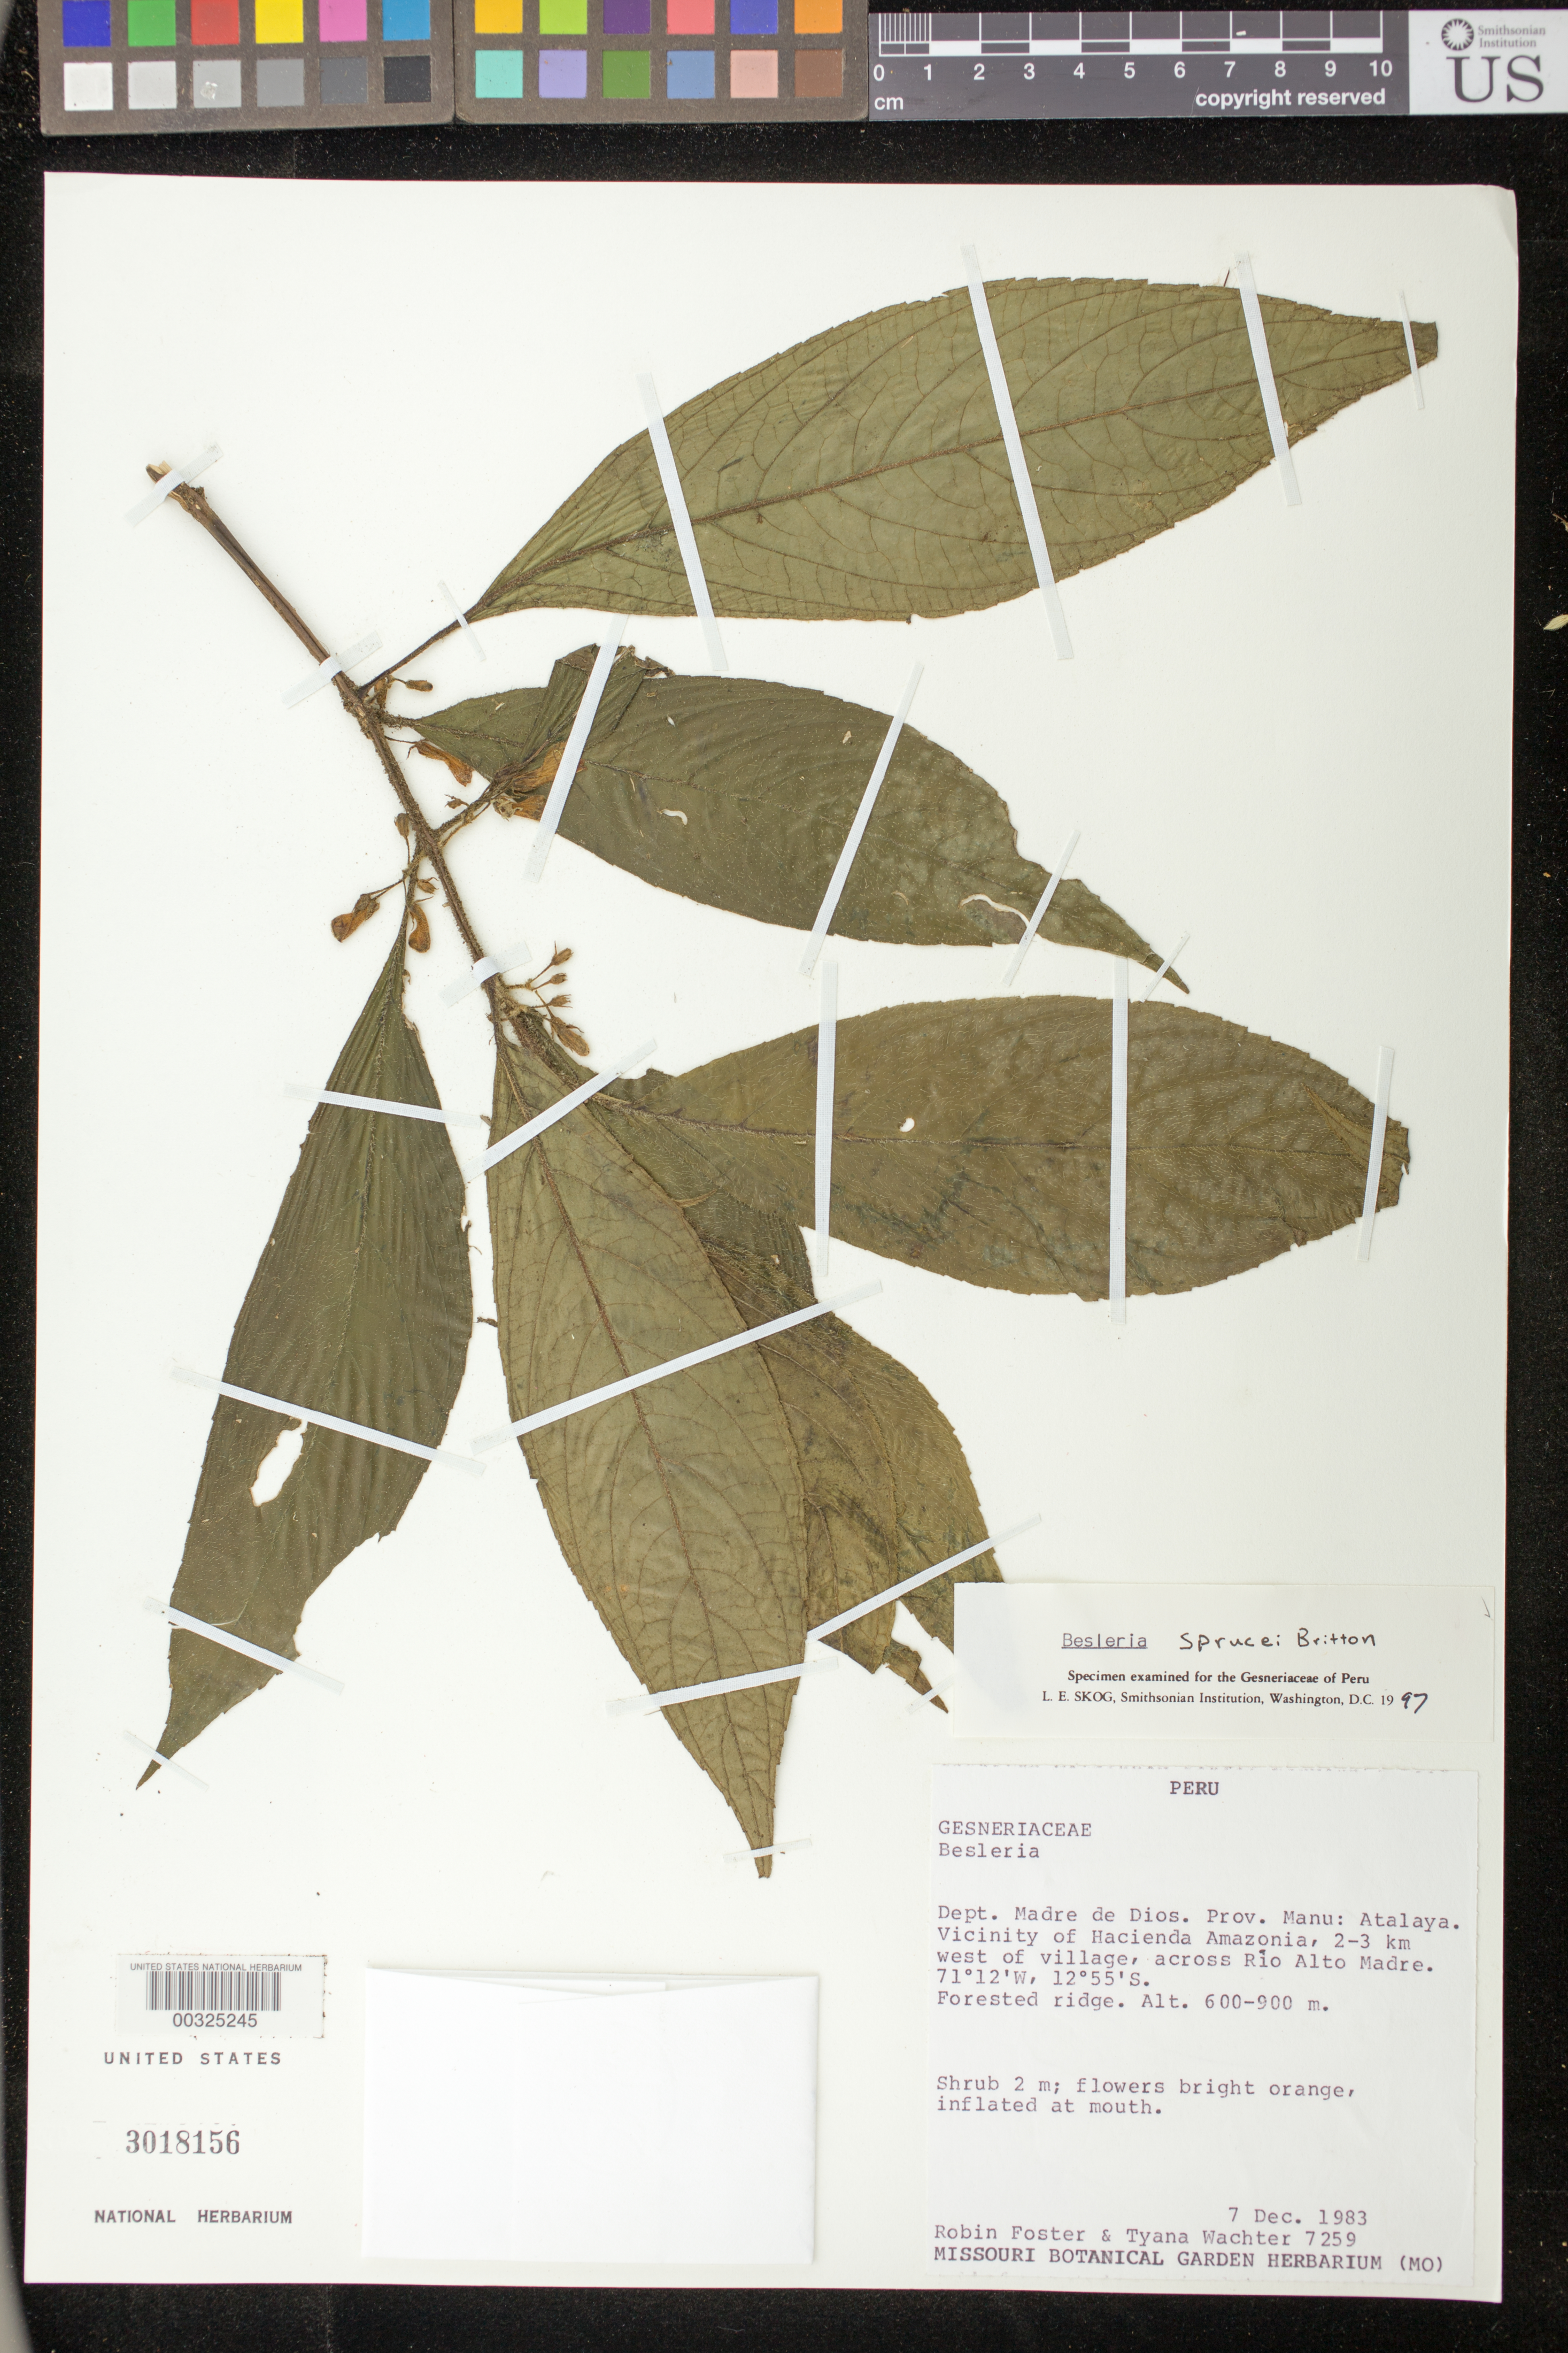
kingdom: Plantae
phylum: Tracheophyta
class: Magnoliopsida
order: Lamiales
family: Gesneriaceae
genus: Besleria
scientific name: Besleria sprucei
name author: Britton ex Rusby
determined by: Skog, Laurence E.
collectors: R. Foster & T. Wachter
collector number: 7259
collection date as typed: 07 Dec 1983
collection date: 1983-12-07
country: Peru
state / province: Madre de Dios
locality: Prov. Manu; Atalaya, vicinity of Hacienda Amazonia, 2-3 km W of village, across Río Alto Madre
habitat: Forested ridge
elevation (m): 600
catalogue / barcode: US 3018156